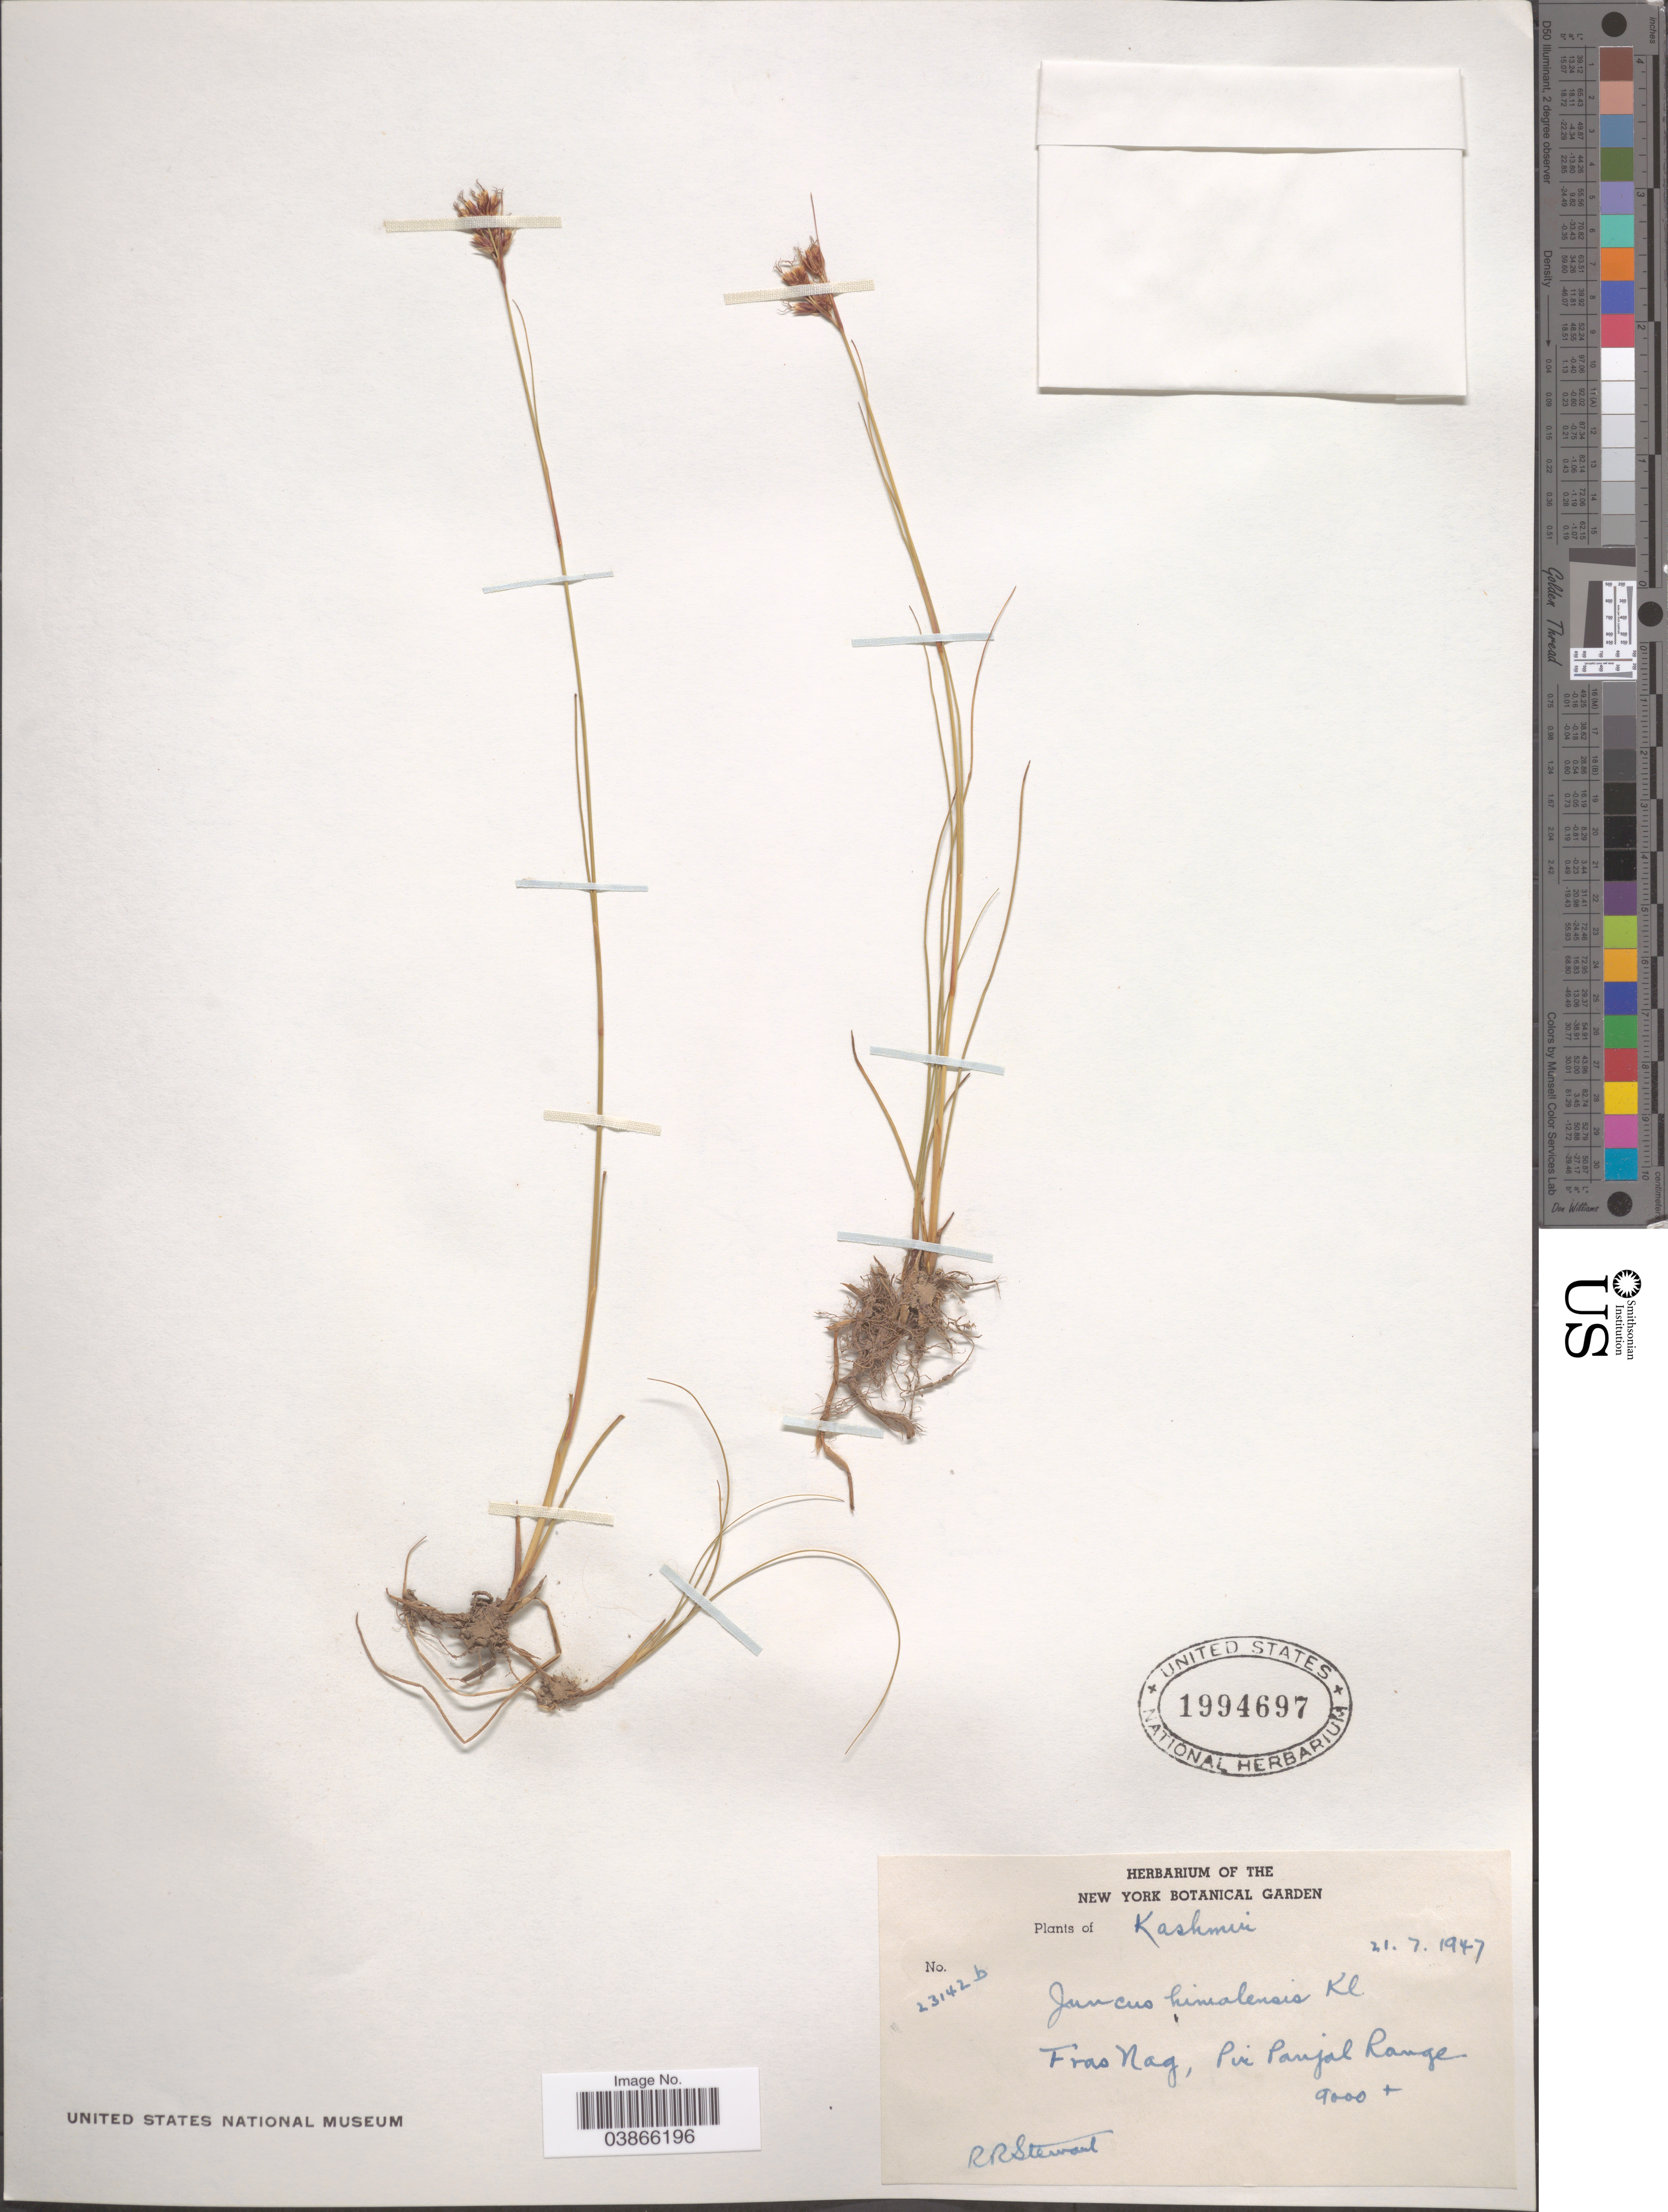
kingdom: Plantae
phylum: Tracheophyta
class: Liliopsida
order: Poales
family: Juncaceae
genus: Juncus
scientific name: Juncus himalensis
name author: Klotzsch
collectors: R. Stewart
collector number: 23142b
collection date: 1947-07-21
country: India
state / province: Jammu and Kashmir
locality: Kashmir. Fras Nag, Piri Panjal Range.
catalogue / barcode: US 1994697